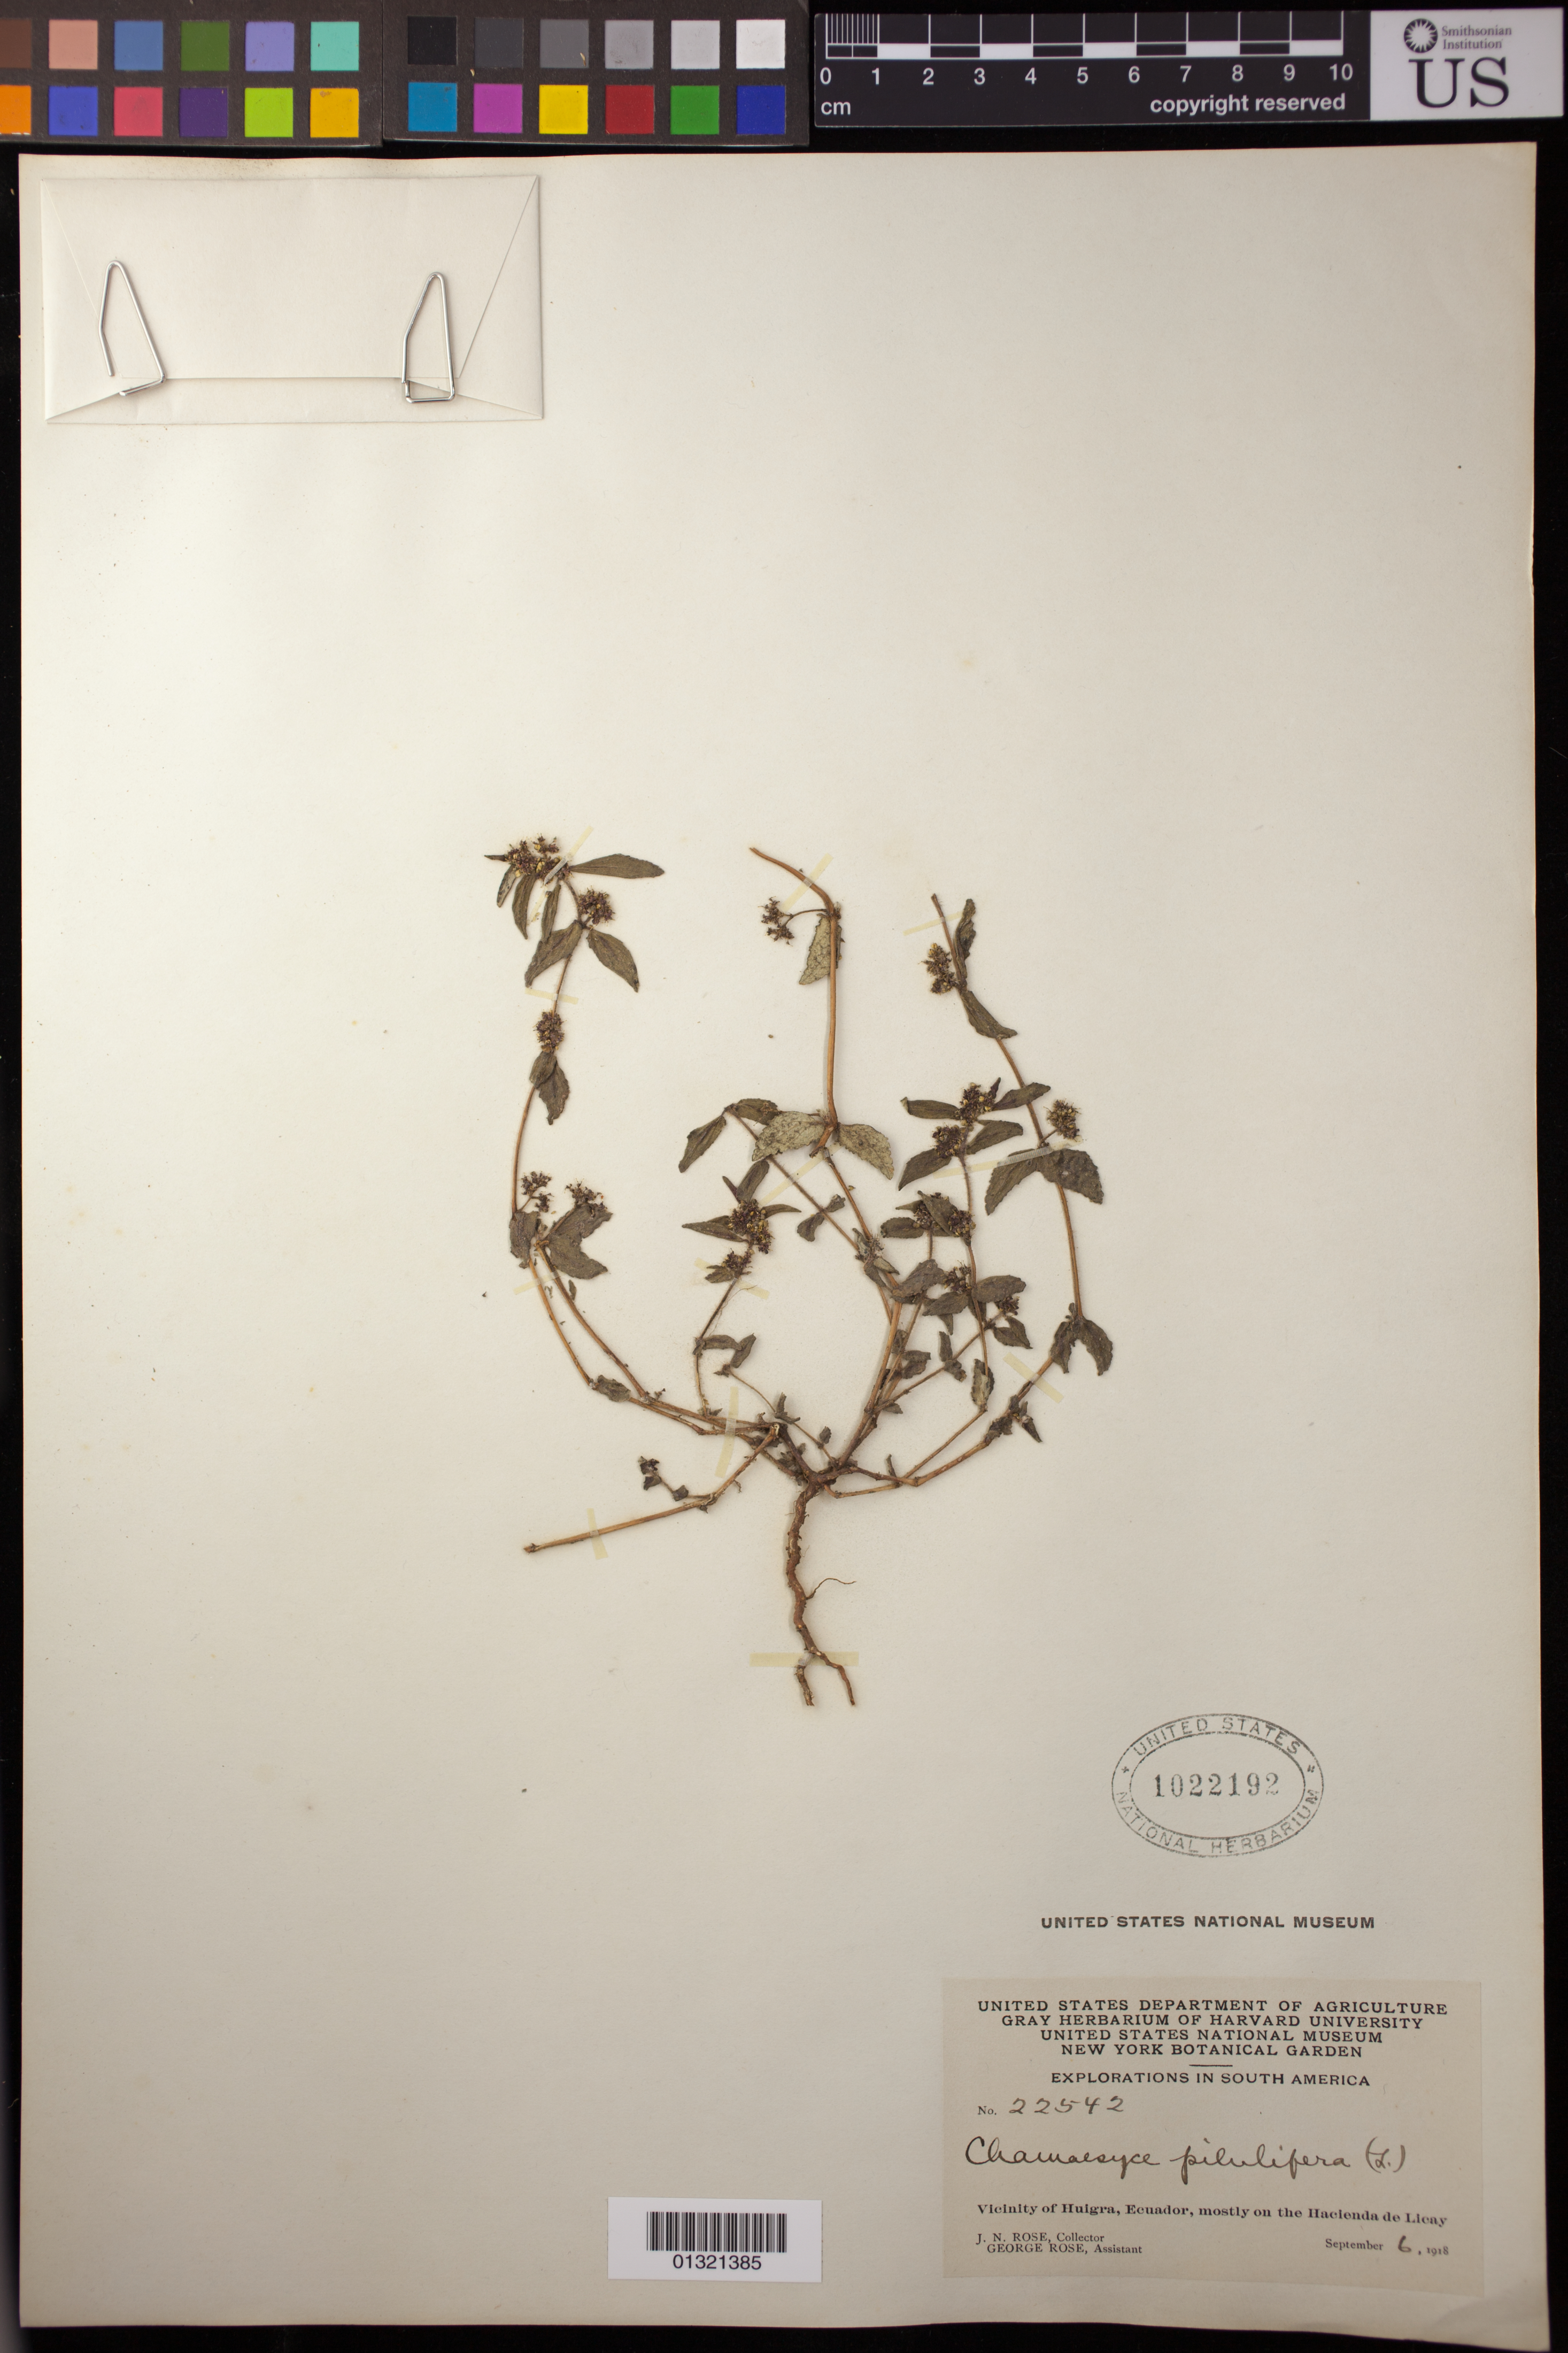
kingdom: Plantae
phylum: Tracheophyta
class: Magnoliopsida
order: Malpighiales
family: Euphorbiaceae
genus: Euphorbia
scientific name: Euphorbia hirta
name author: L.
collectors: J. N. Rose & G. Rose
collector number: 22542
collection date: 1918-09-06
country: Ecuador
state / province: Azuay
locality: Vicinity of Huigra, mostly on the Hacienda de Licay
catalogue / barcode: US 1022192